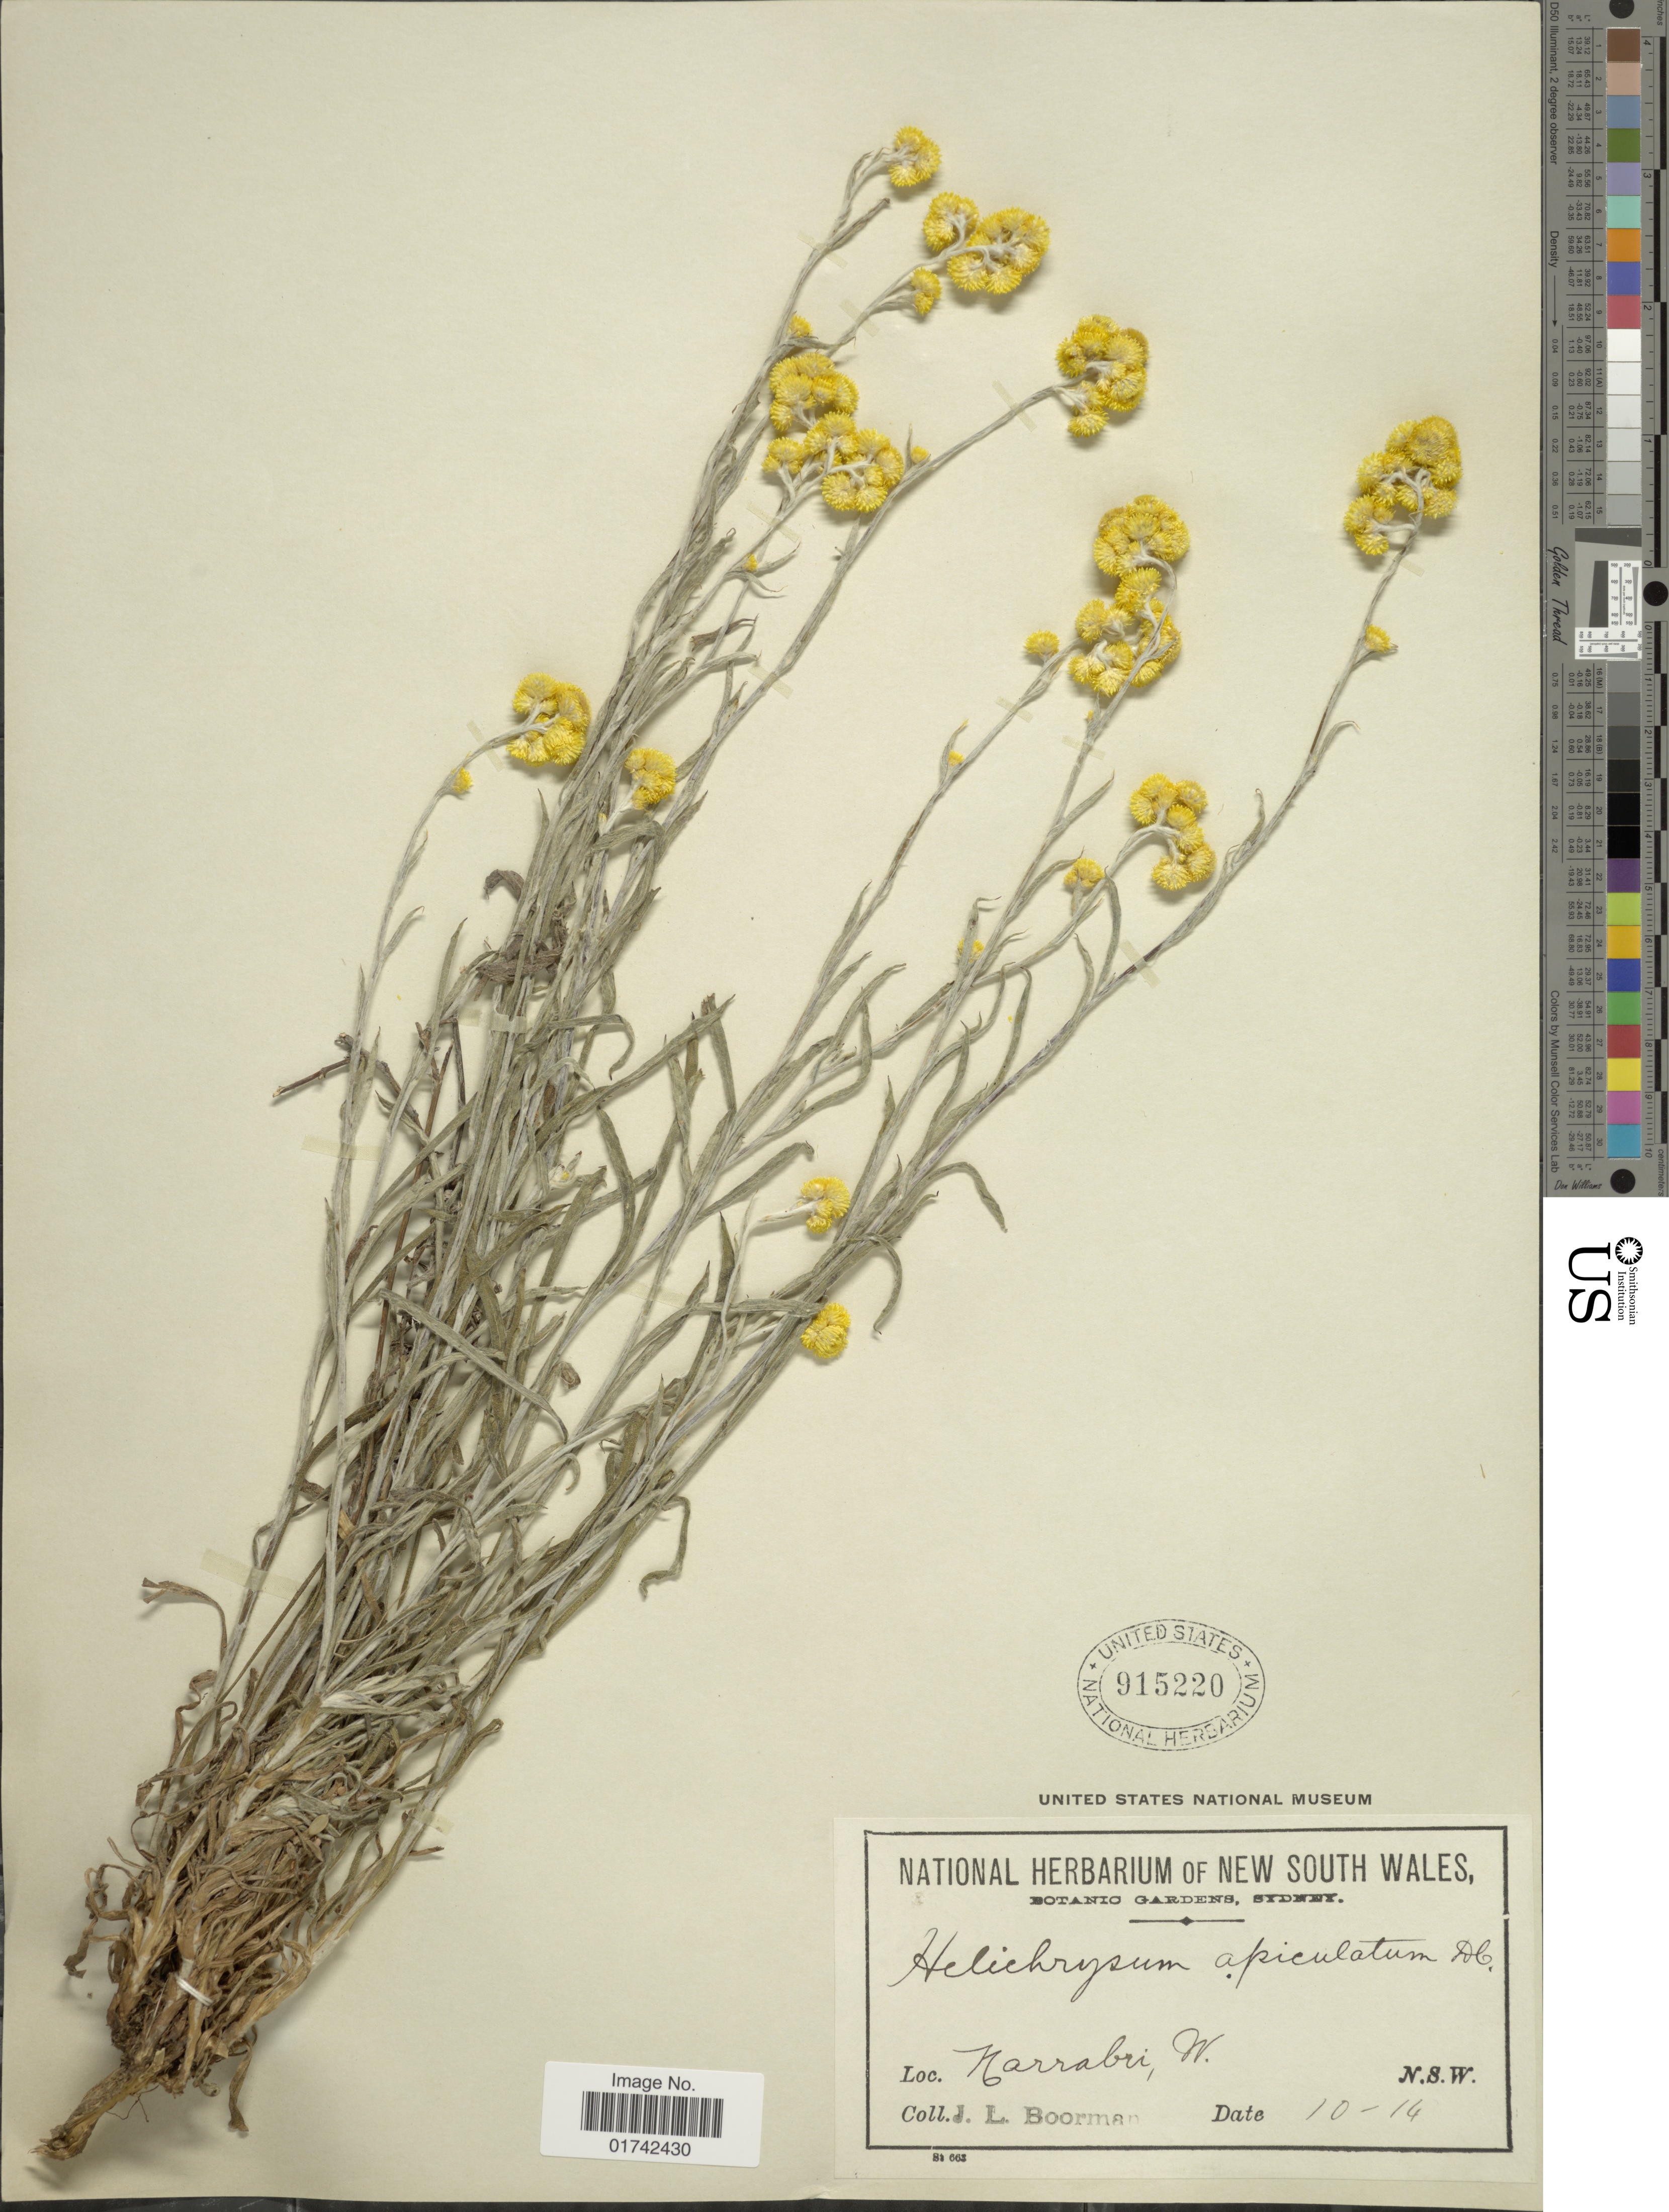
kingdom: Plantae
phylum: Tracheophyta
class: Magnoliopsida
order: Asterales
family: Asteraceae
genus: Helichrysum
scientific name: Helichrysum apiculatum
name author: (Labill.) D. Don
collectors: J. Boorman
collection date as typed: Transcribed d/m/y: /10/14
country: Australia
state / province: New South Wales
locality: Narrabri, W.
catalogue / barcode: US 915220